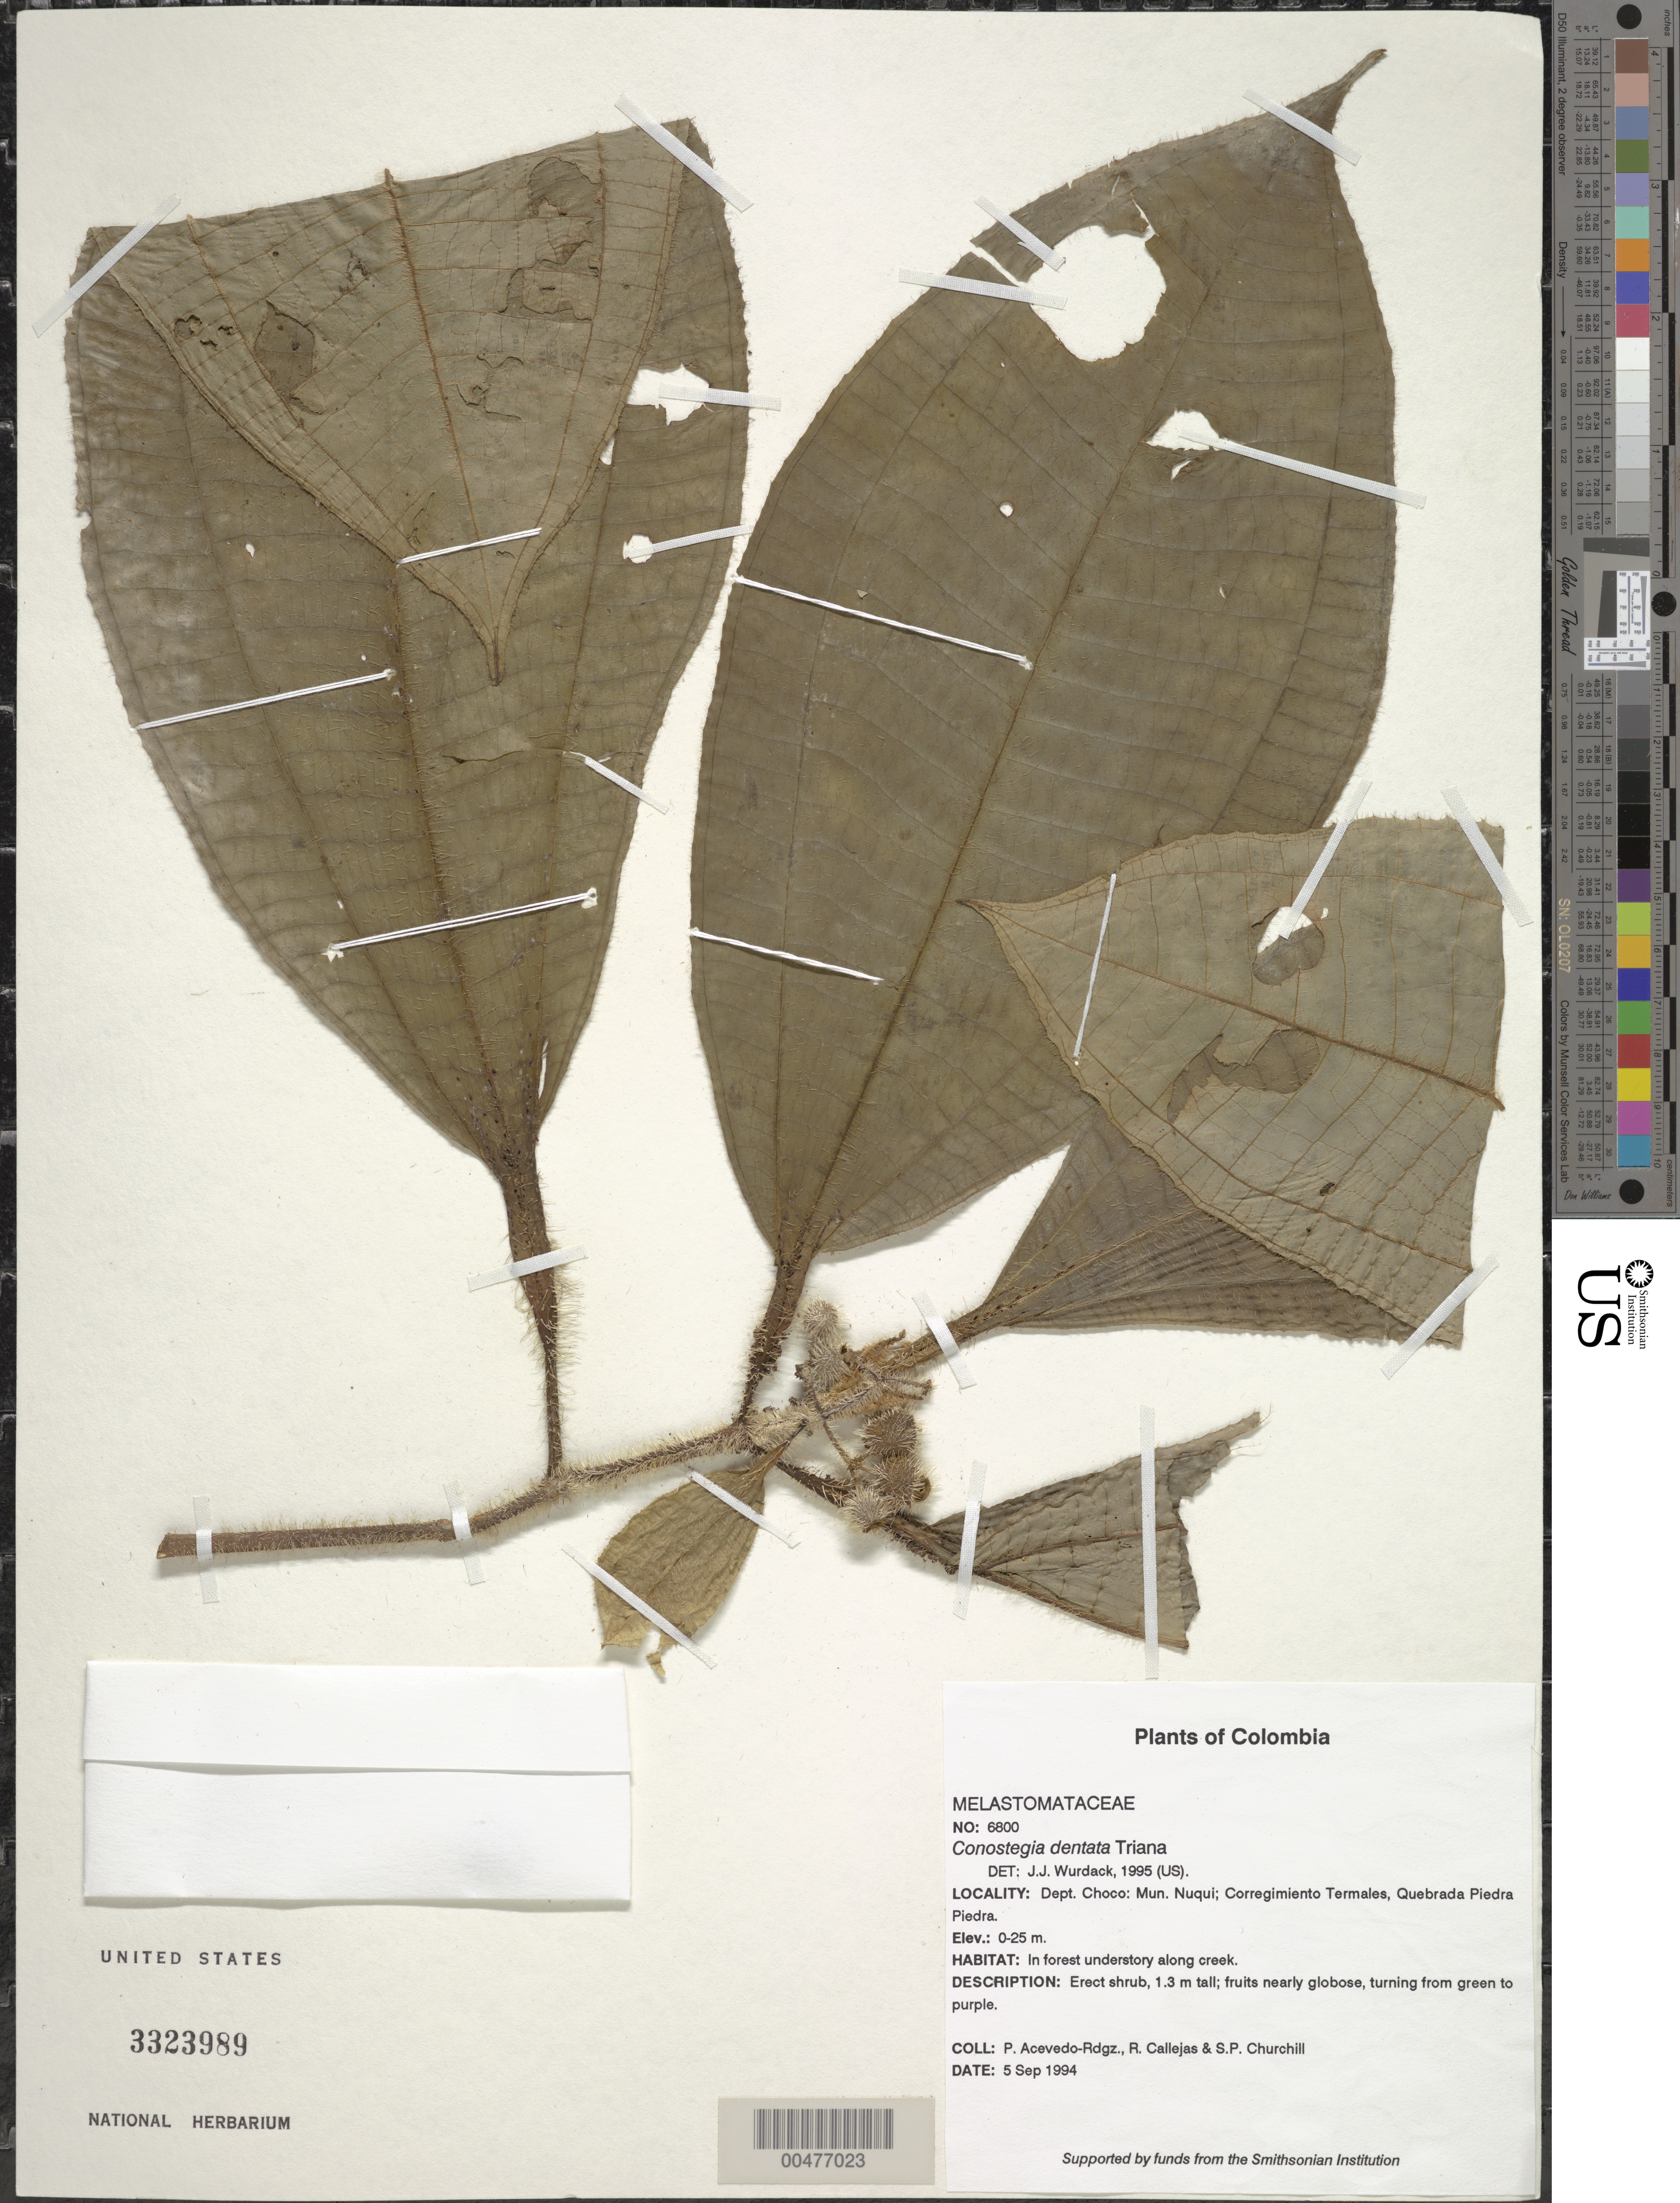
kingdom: Plantae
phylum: Tracheophyta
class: Magnoliopsida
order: Myrtales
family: Melastomataceae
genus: Conostegia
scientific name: Conostegia dentata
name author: Triana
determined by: Wurdack, John J., (US), US (UNITED STATES)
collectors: P. Acevedo-Rodr., R. Callejas & S. Churchill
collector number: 6800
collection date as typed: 05 Sep 1994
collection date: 1994-09-05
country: Colombia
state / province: Chocó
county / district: Nuqui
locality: Depart. Choco; Mun. Nuqui; Corregimiento Termales. Quebrada Piedra Piedra.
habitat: In forest understory along creek.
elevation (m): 0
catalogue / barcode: US 3323989